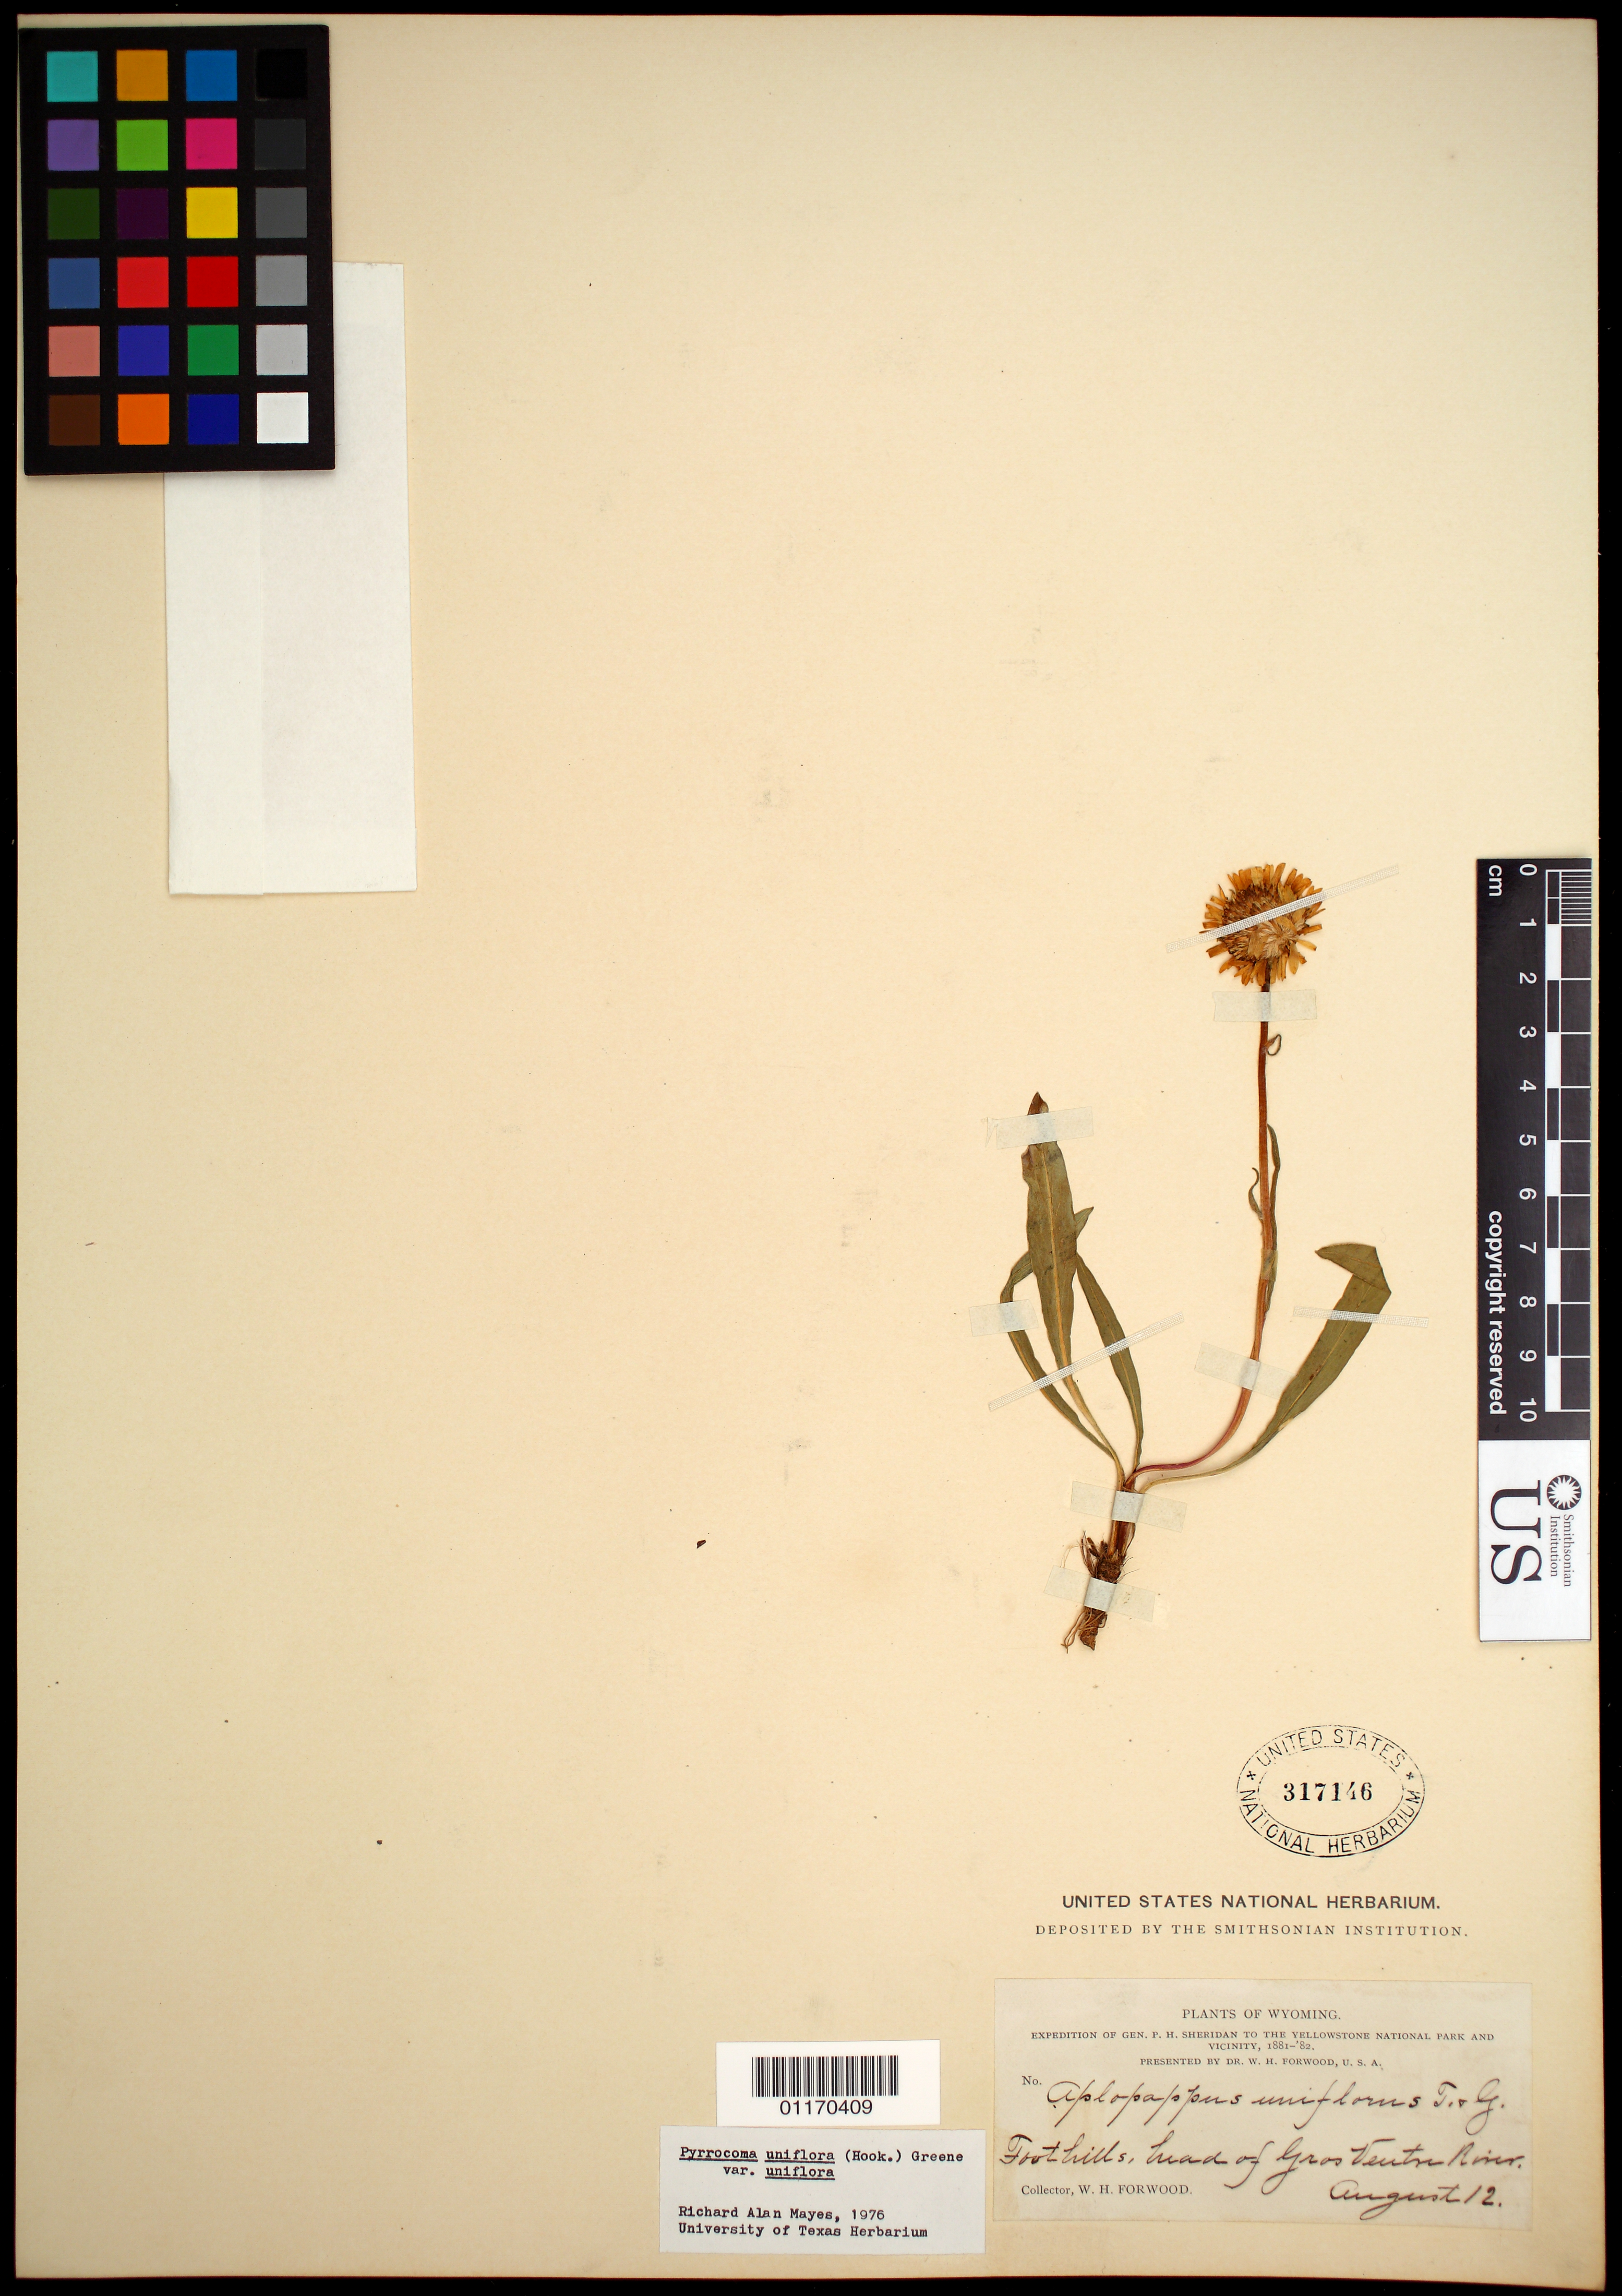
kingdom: Plantae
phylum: Tracheophyta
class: Magnoliopsida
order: Asterales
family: Asteraceae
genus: Pyrrocoma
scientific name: Pyrrocoma uniflora var. uniflora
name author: (Hook.) Greene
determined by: Mayes, R. A.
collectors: W. Forwood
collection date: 1881-08-12 or 1882-08-12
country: United States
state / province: Wyoming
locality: foothills, head of Gros Ventre River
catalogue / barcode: US 317146